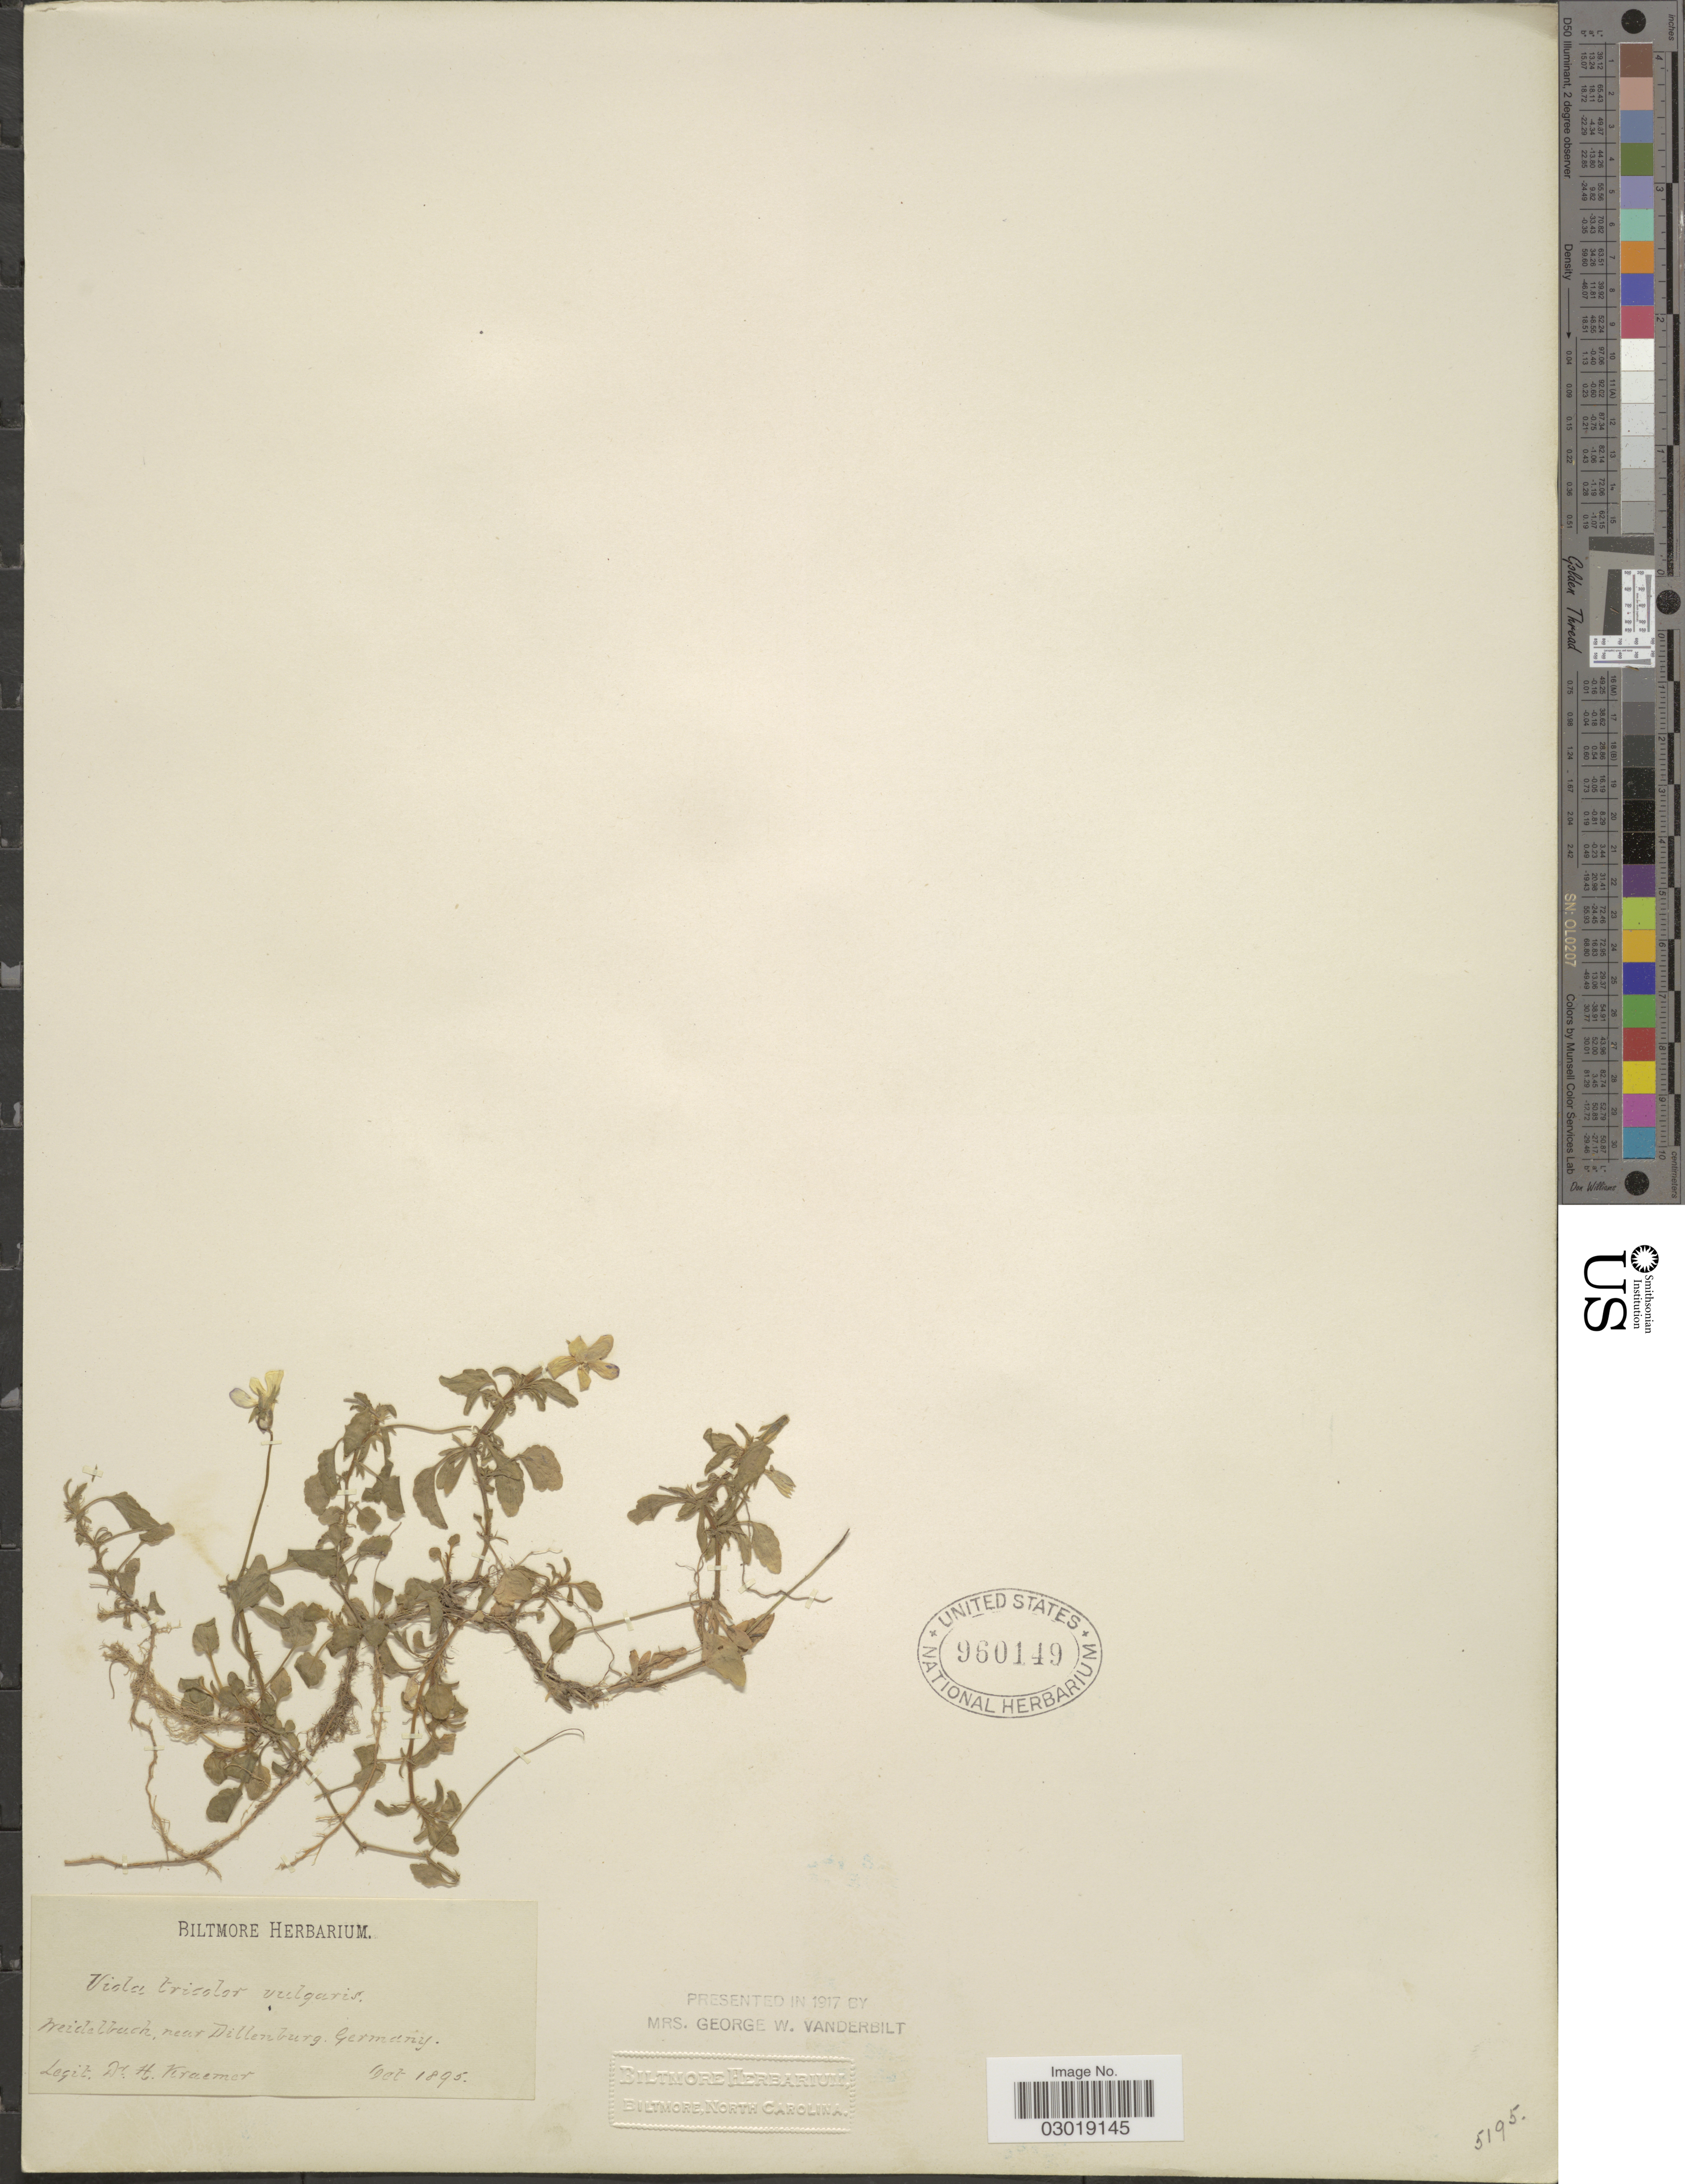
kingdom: Plantae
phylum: Tracheophyta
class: Magnoliopsida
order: Malpighiales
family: Violaceae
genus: Viola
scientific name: Viola tricolor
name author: L.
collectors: H. Kraemer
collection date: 1895-10-01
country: Germany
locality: Midelbuch, near Dillenburg.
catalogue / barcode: US 960149